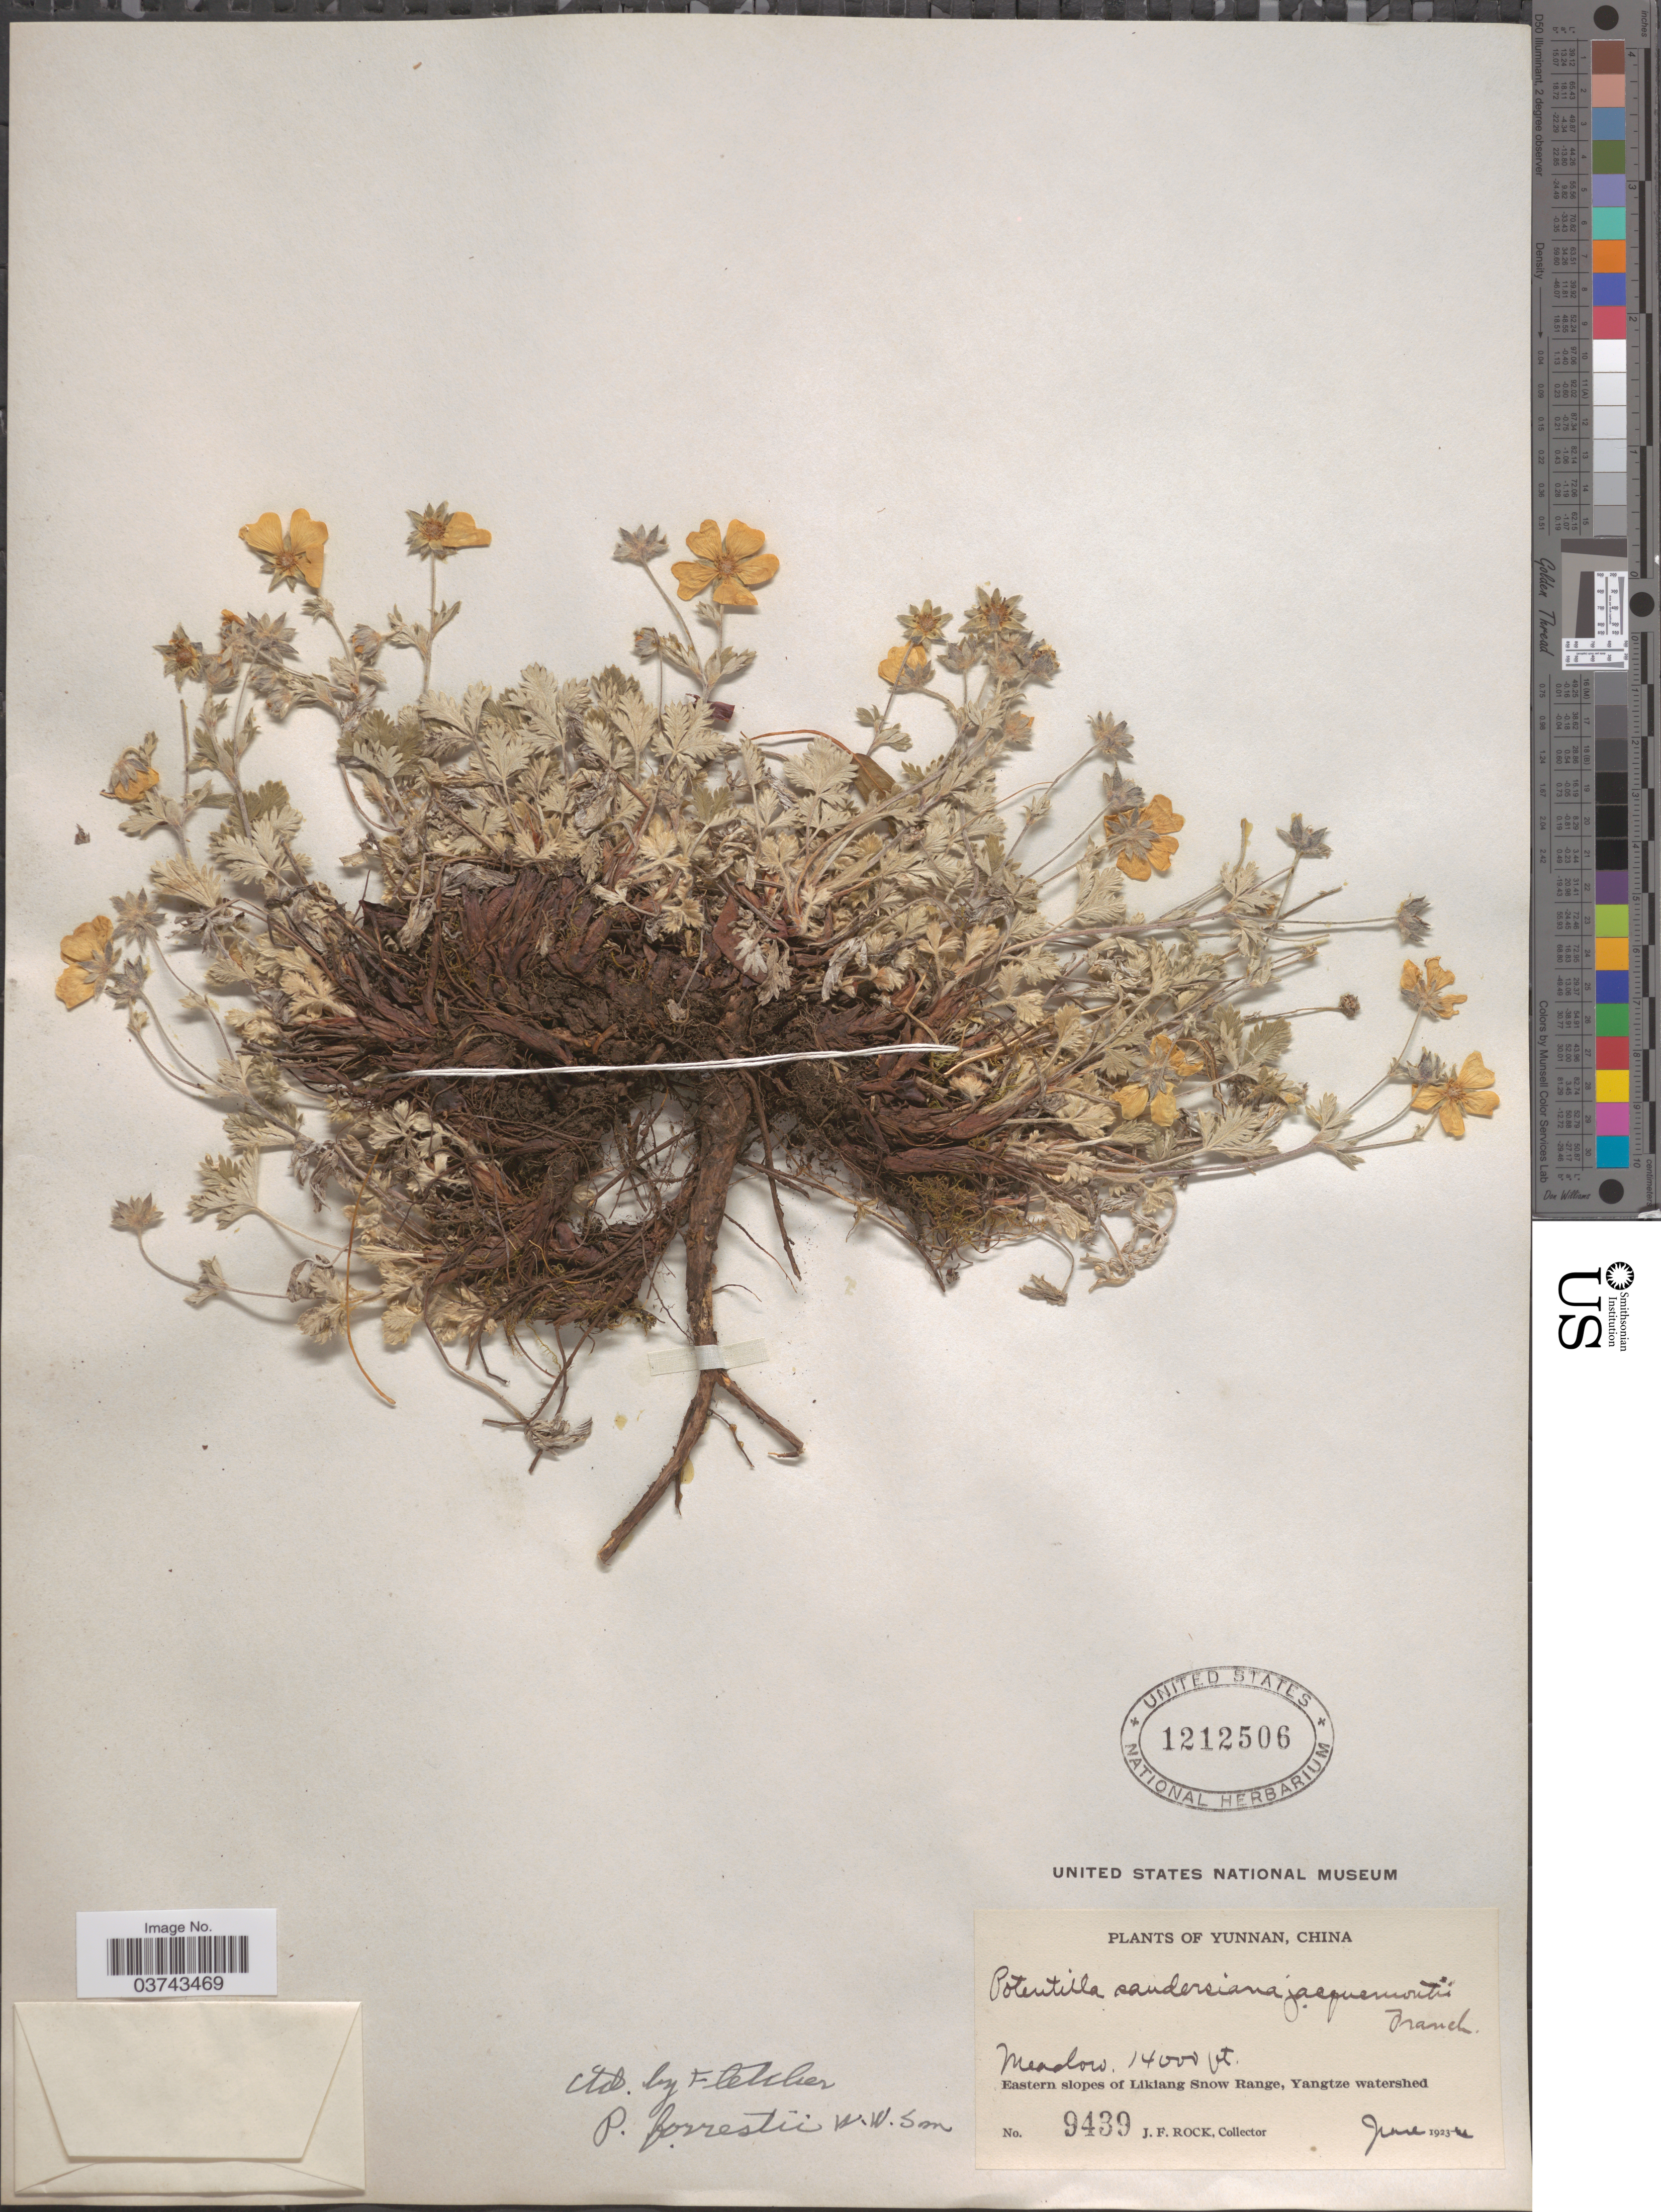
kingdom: Plantae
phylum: Tracheophyta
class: Magnoliopsida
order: Rosales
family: Rosaceae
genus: Potentilla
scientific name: Potentilla forrestii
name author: W.W. Sm.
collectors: J. Rock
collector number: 9439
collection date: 1923-06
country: China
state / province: Yunnan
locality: Eastern slopes of Likiang Snow Range, Yangtze watershed.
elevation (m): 4267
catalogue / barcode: US 1212506